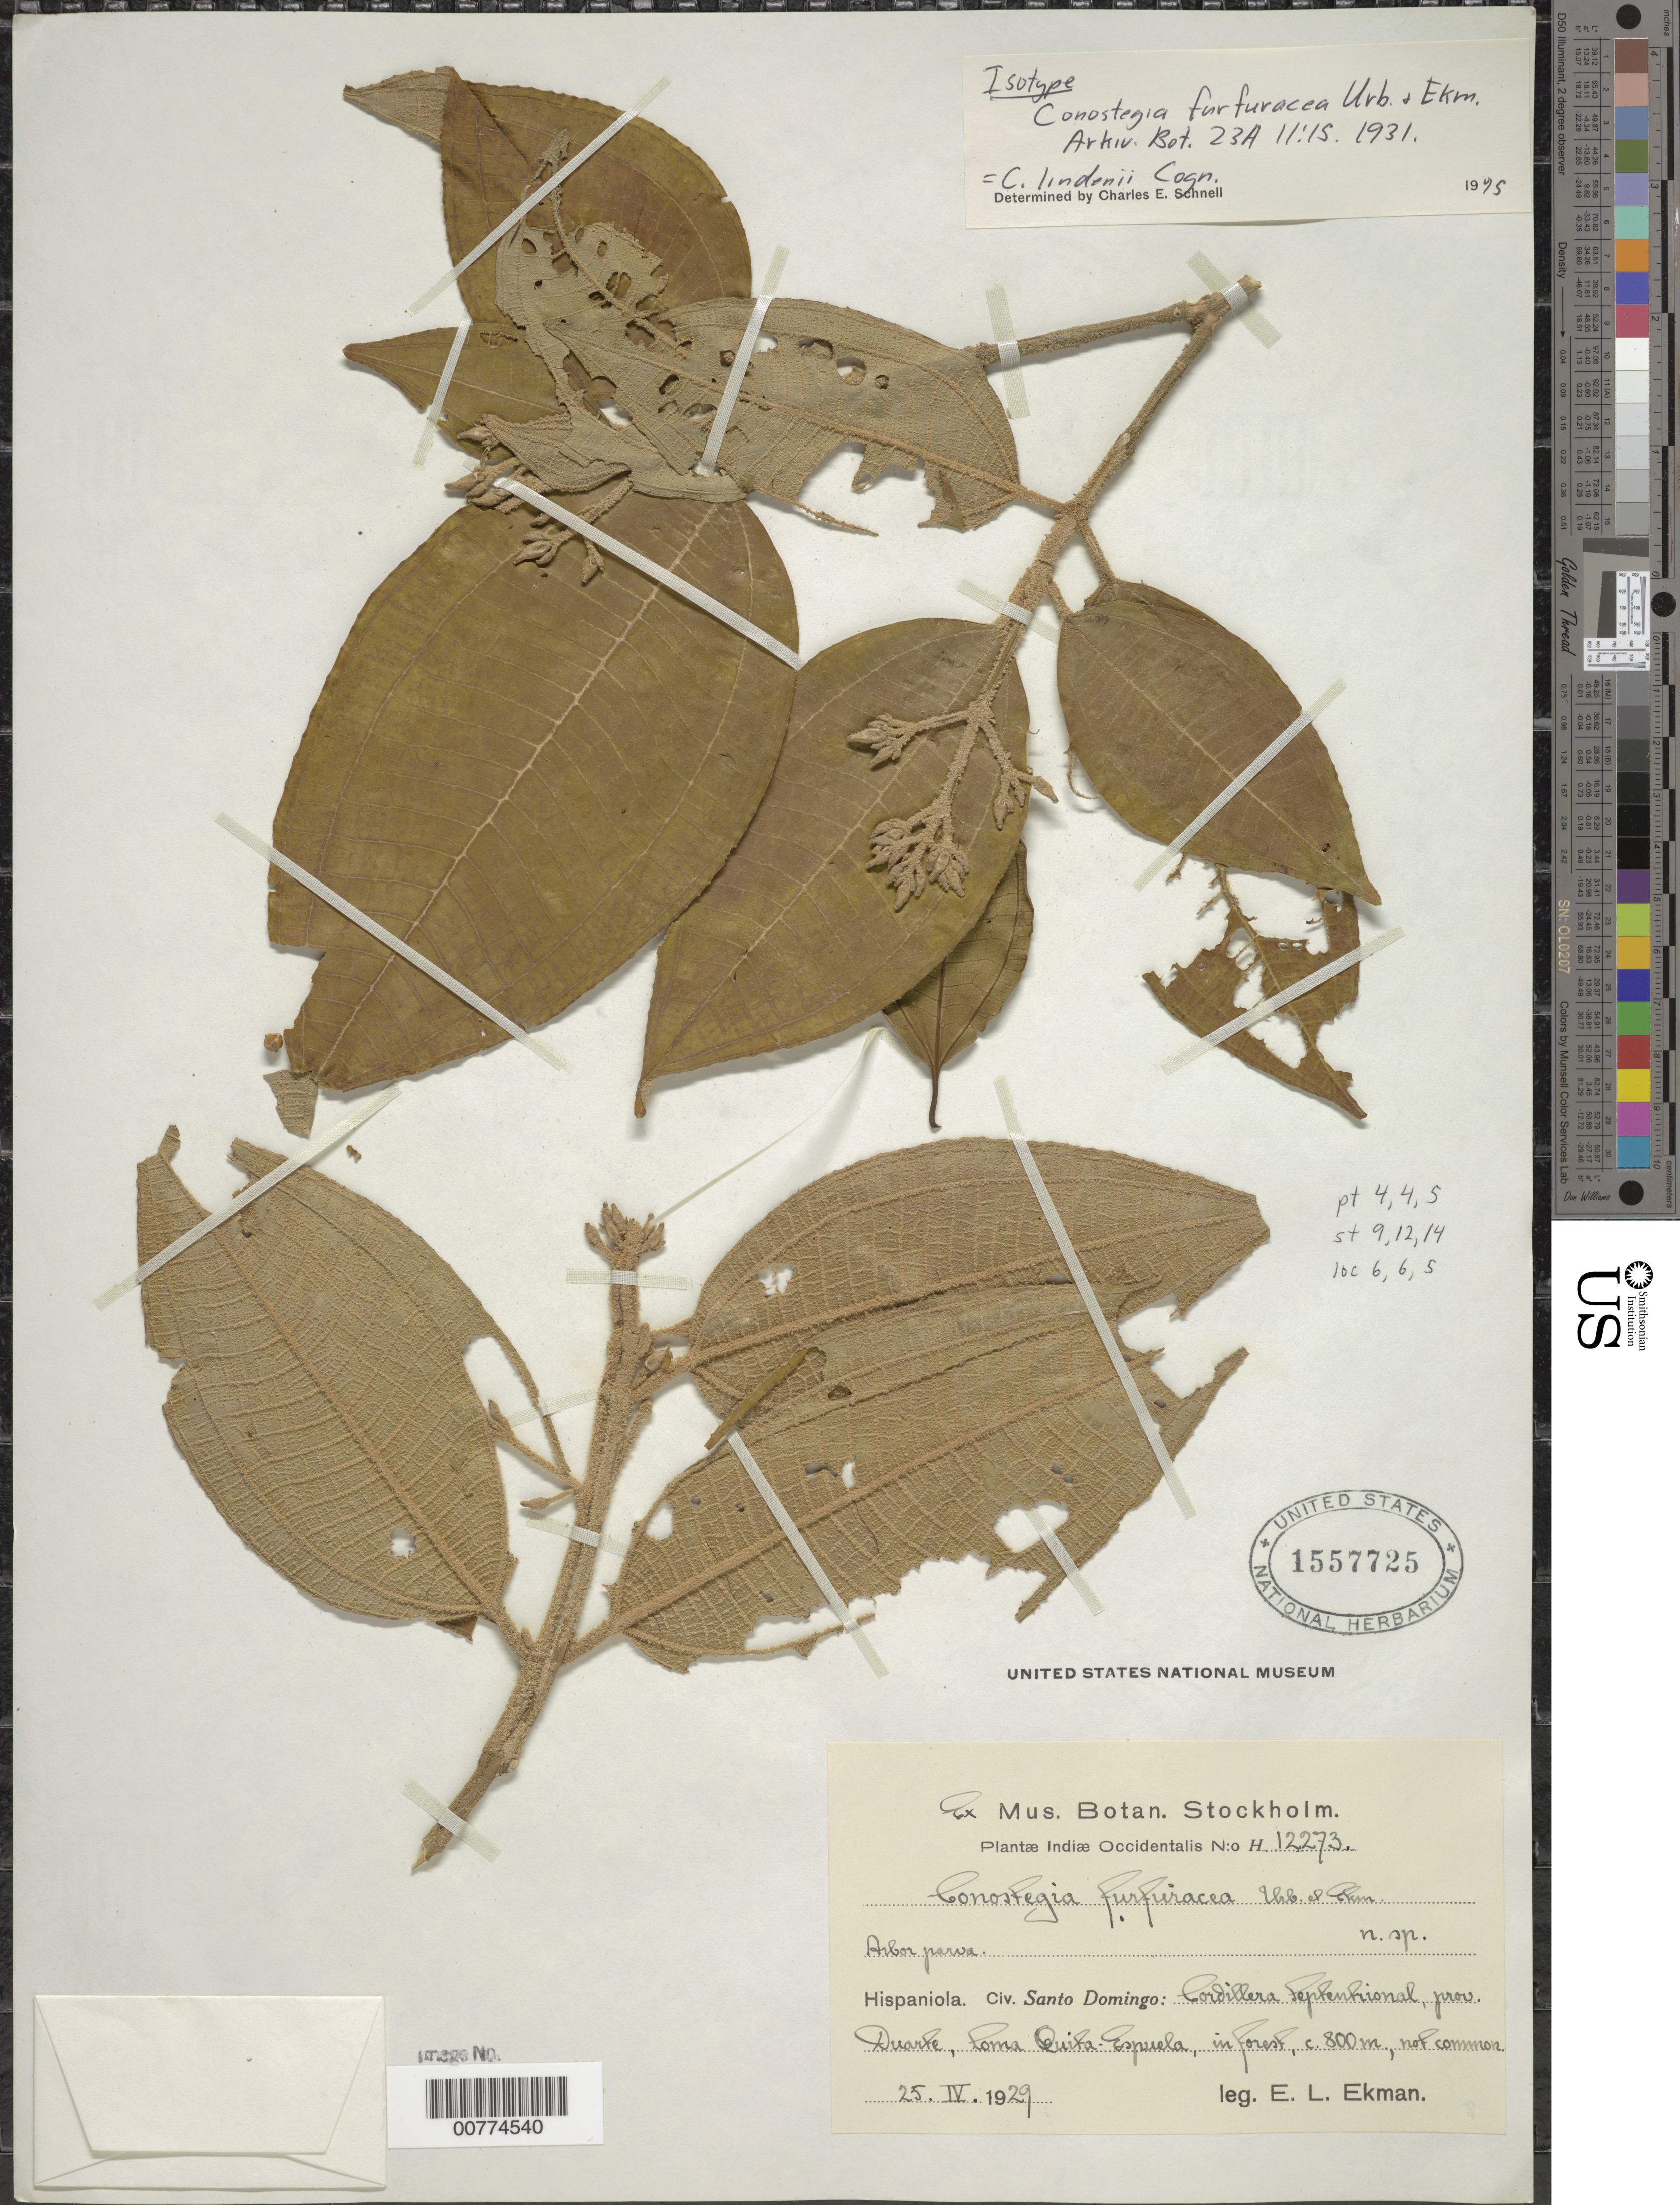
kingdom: Plantae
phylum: Tracheophyta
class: Magnoliopsida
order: Myrtales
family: Melastomataceae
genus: Conostegia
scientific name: Conostegia lindenii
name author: Cogn.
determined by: Schnell, C. E.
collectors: E. L. Ekman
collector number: H 12273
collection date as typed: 25 Apr 1929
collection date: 1929-04-25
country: Dominican Republic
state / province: Duarte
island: Hispaniola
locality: Cordillera Central, Loma Quita Espuela.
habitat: In forest.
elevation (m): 800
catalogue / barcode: US 1557725